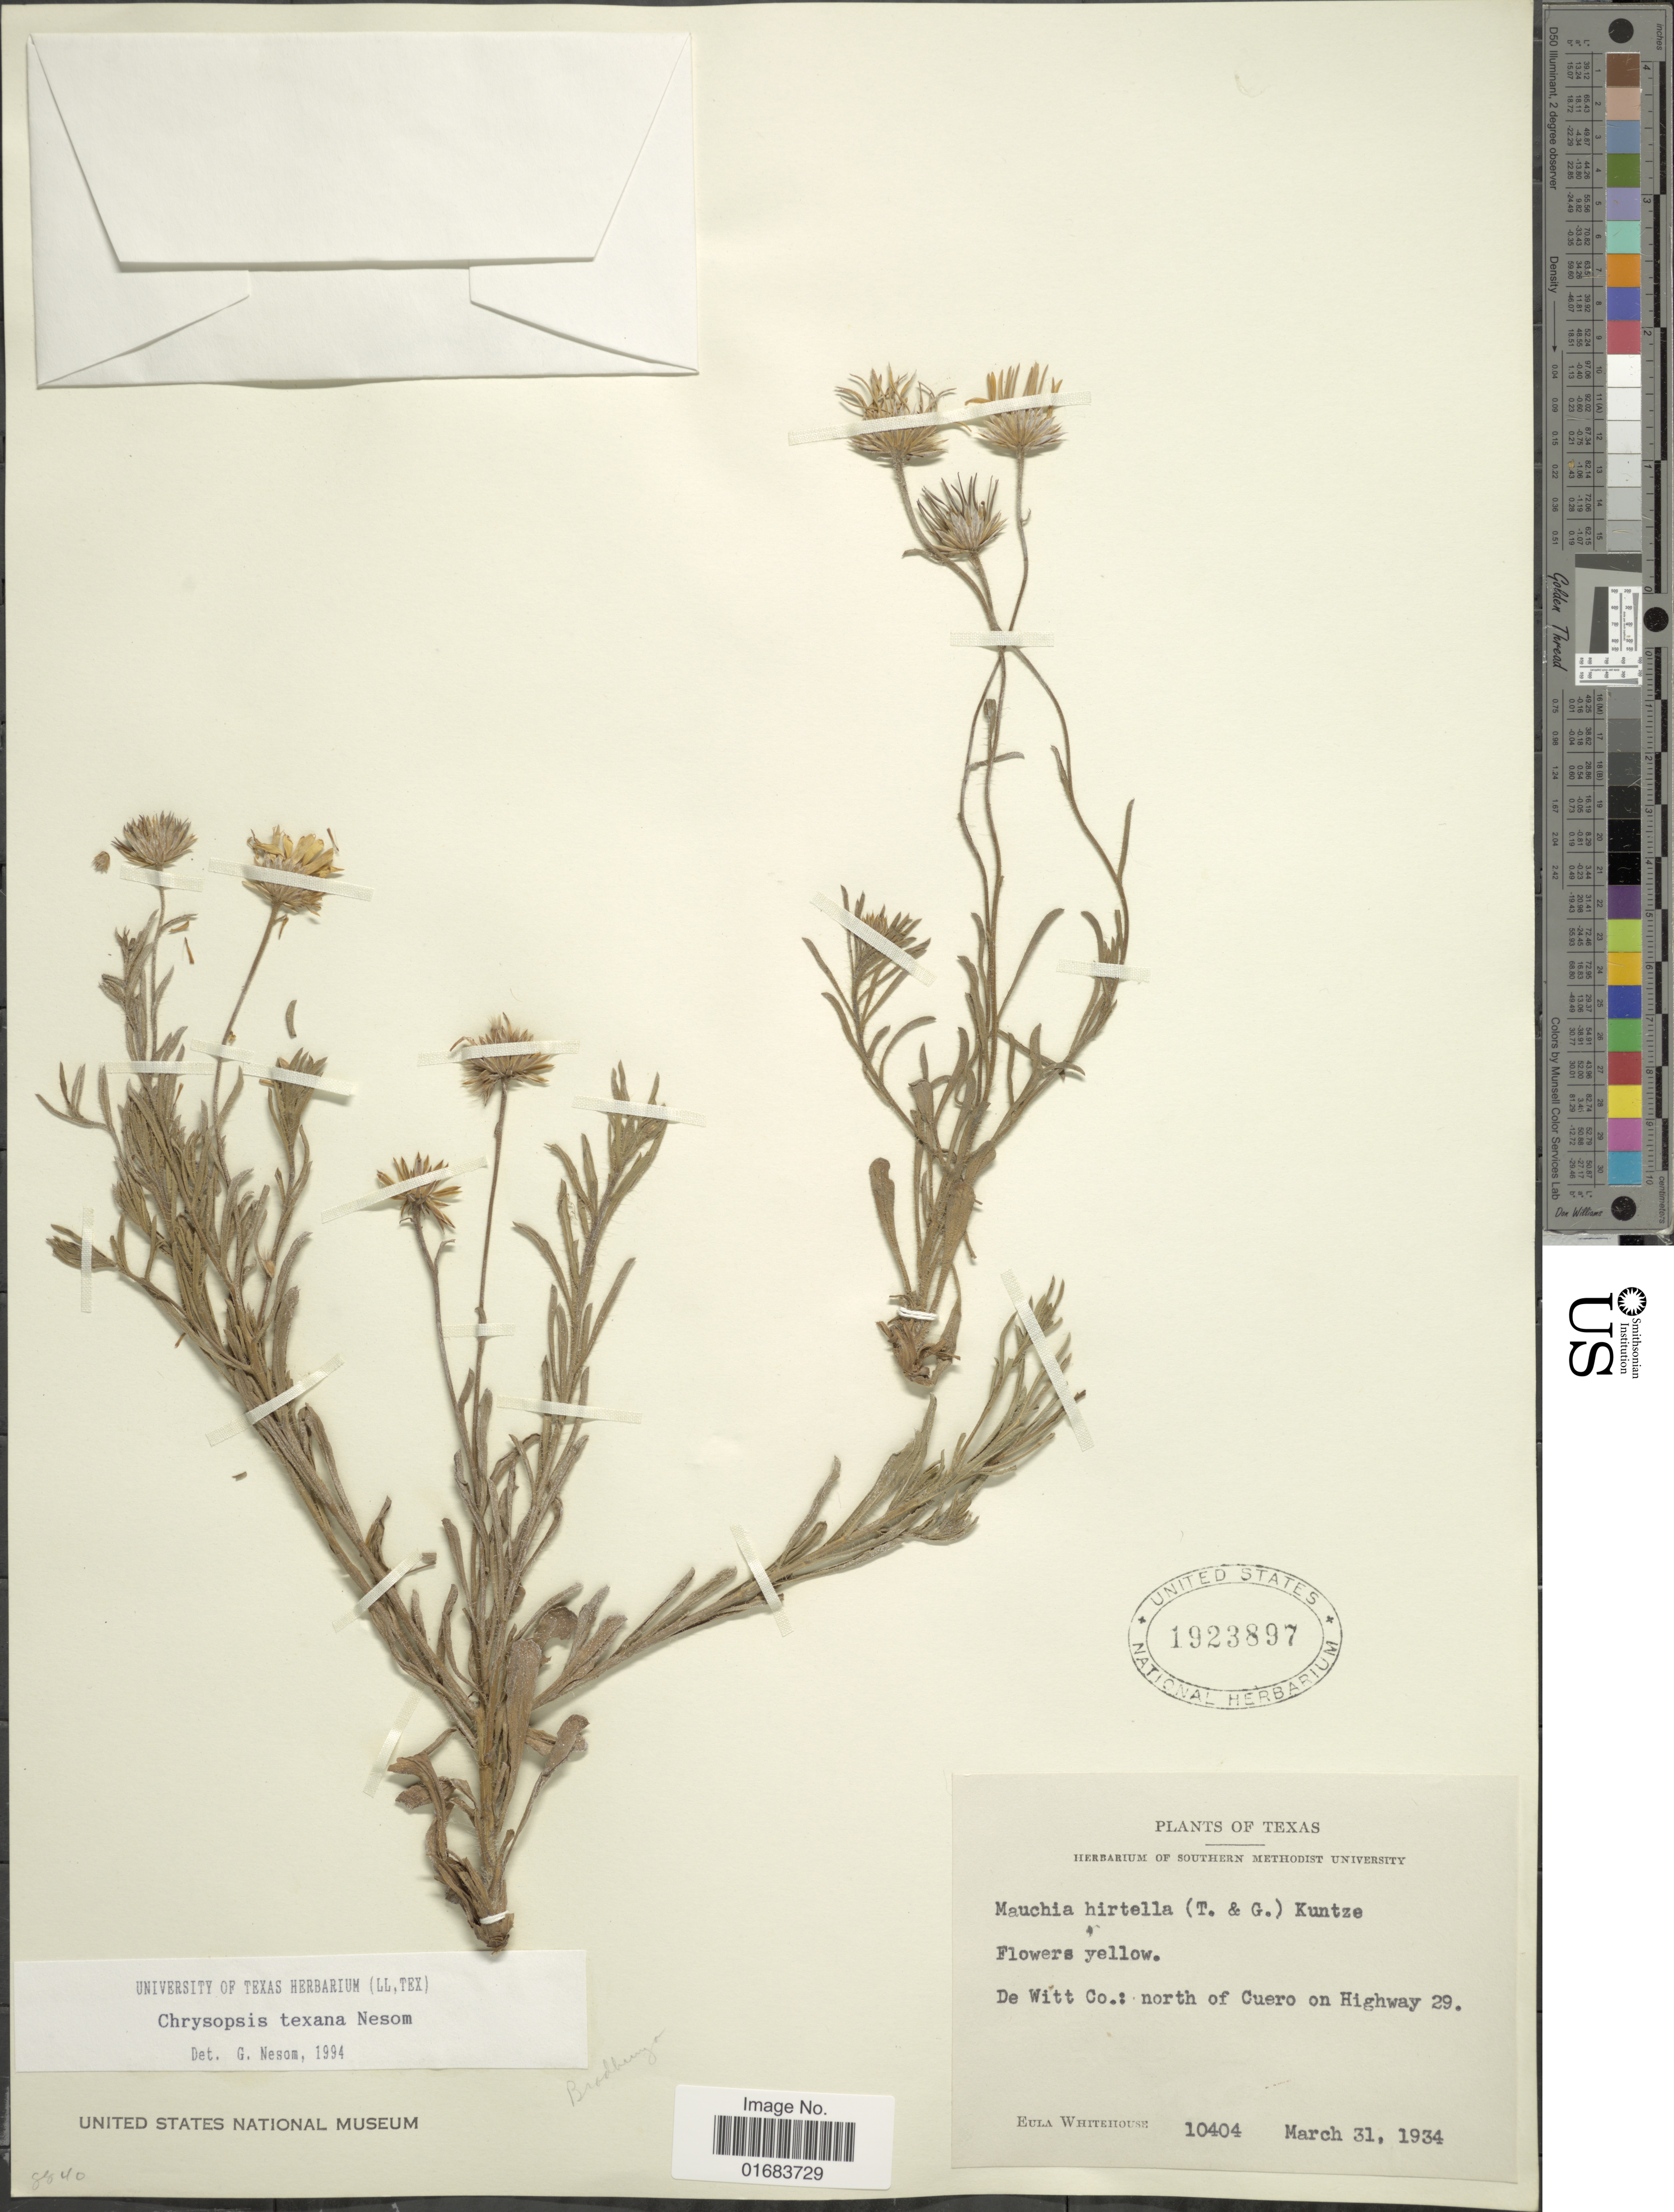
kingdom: Plantae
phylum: Tracheophyta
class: Magnoliopsida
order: Asterales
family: Asteraceae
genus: Chrysopsis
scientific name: Chrysopsis texana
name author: G.L. Nesom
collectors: E. Whitehouse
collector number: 10404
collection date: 1934-03-31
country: United States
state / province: Texas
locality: De Witt Co.: north of Cuero on Highway 29.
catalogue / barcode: US 1923897